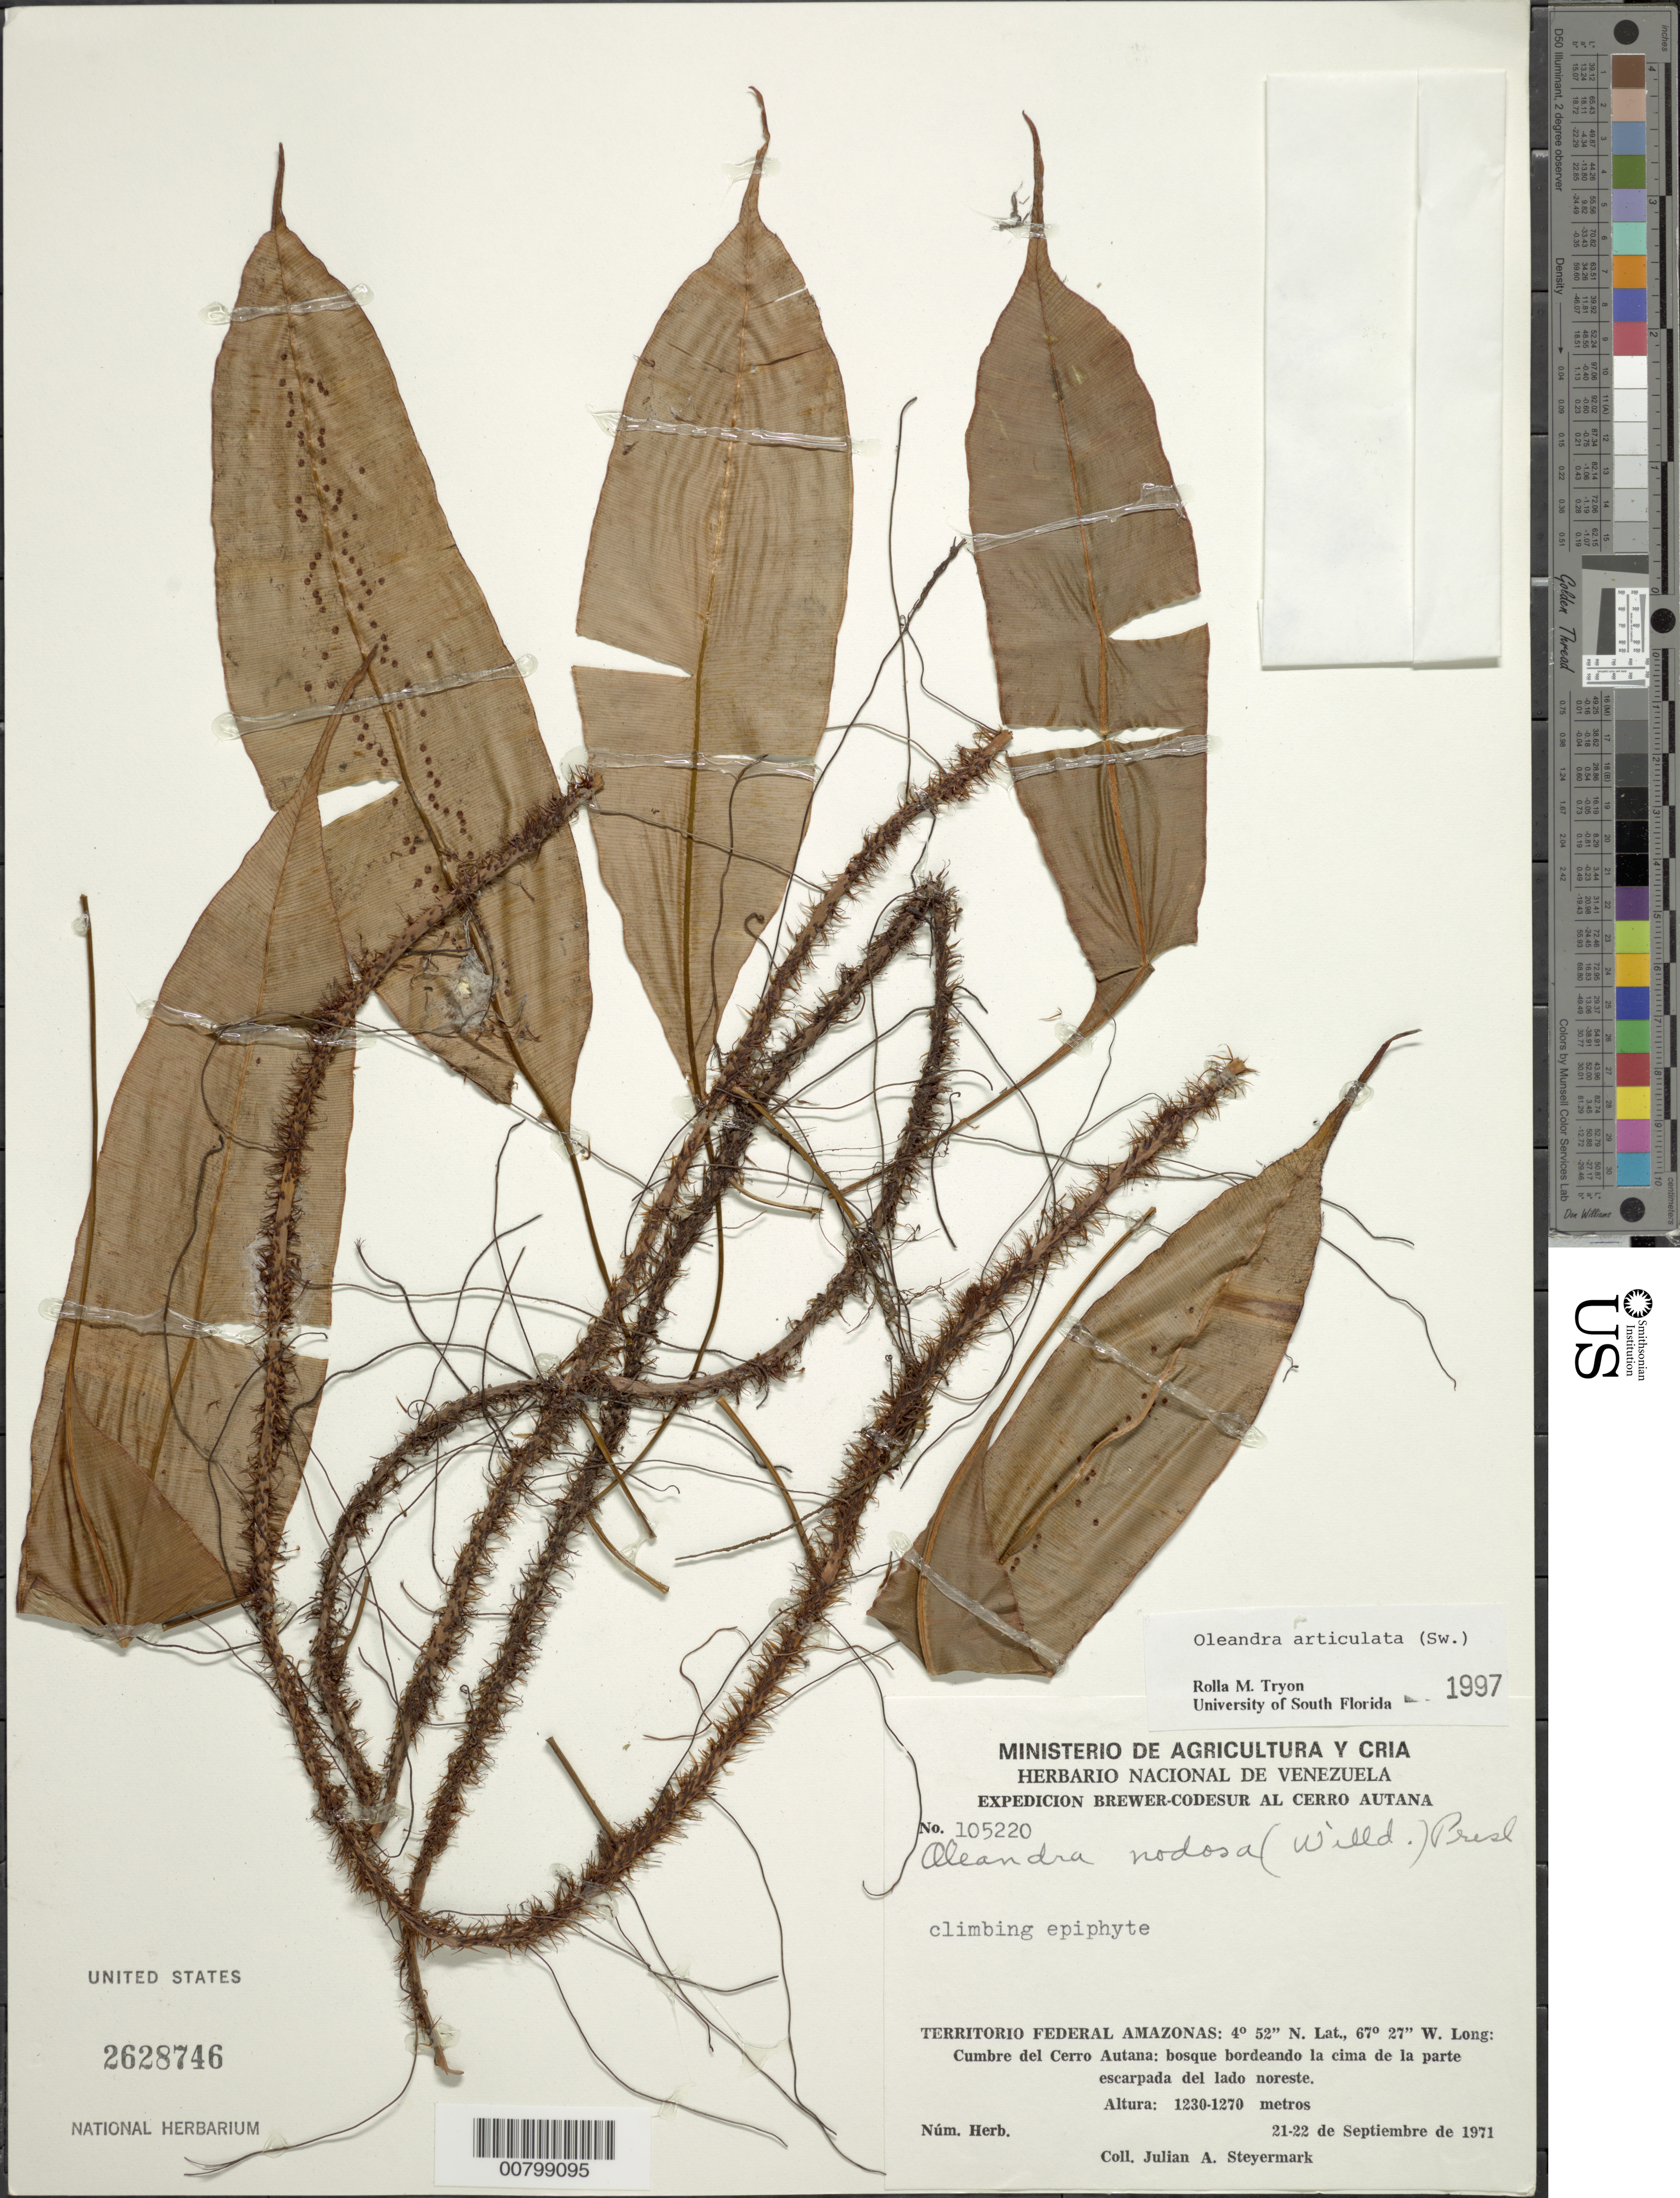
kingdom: Plantae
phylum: Tracheophyta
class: Polypodiopsida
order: Polypodiales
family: Oleandraceae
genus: Oleandra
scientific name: Oleandra articulata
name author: (Sw.) C. Presl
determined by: Tryon, Rolla M., Jr.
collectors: J. Steyermark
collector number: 105220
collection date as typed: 21-Sep-71 to 22-Sep-71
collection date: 1971-09-21/1971-09-22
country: Venezuela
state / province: Amazonas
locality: Cerro Autana, cumbre, de la parte escarpada del lado NE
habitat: Bosque bordeando la cima de la parte escarpada del lado noreste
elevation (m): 1230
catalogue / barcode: US 2628746